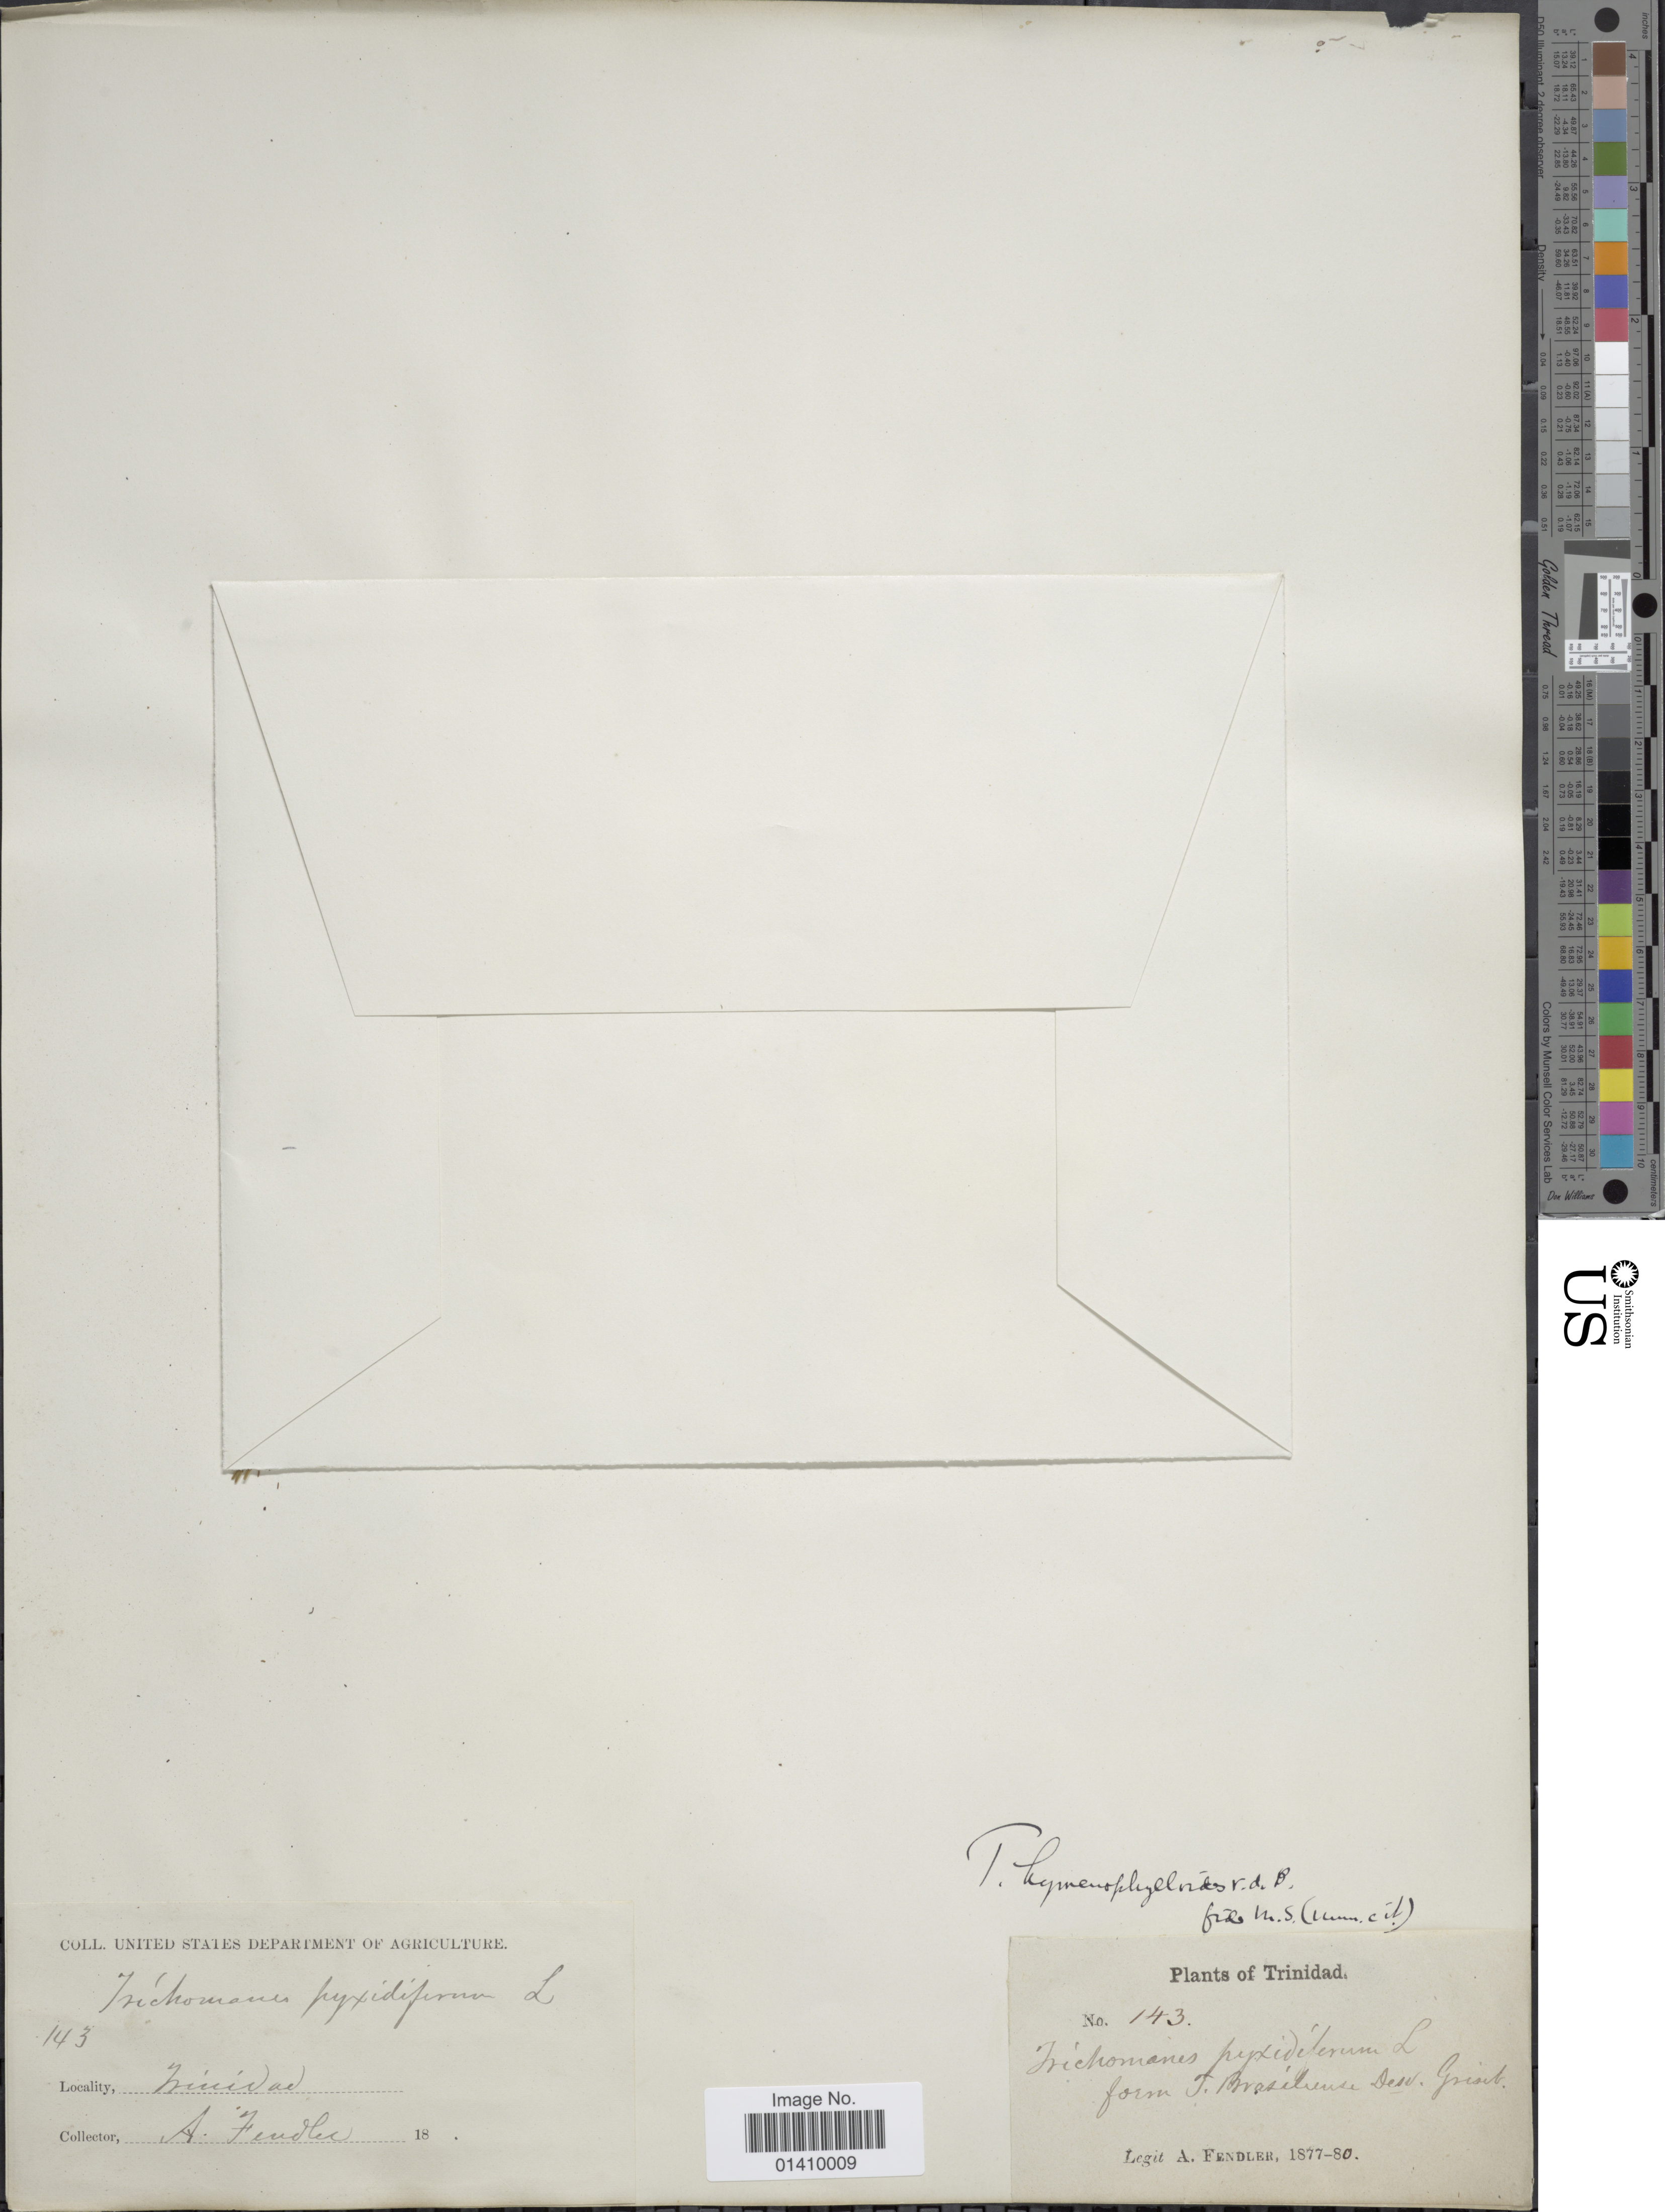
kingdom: Plantae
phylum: Tracheophyta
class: Polypodiopsida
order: Hymenophyllales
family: Hymenophyllaceae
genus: Polyphlebium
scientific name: Polyphlebium hymenophylloides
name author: (Bosch) Ebihara & Dubuisson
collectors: A. Fendler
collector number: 143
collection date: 1877/1880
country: Trinidad and Tobago